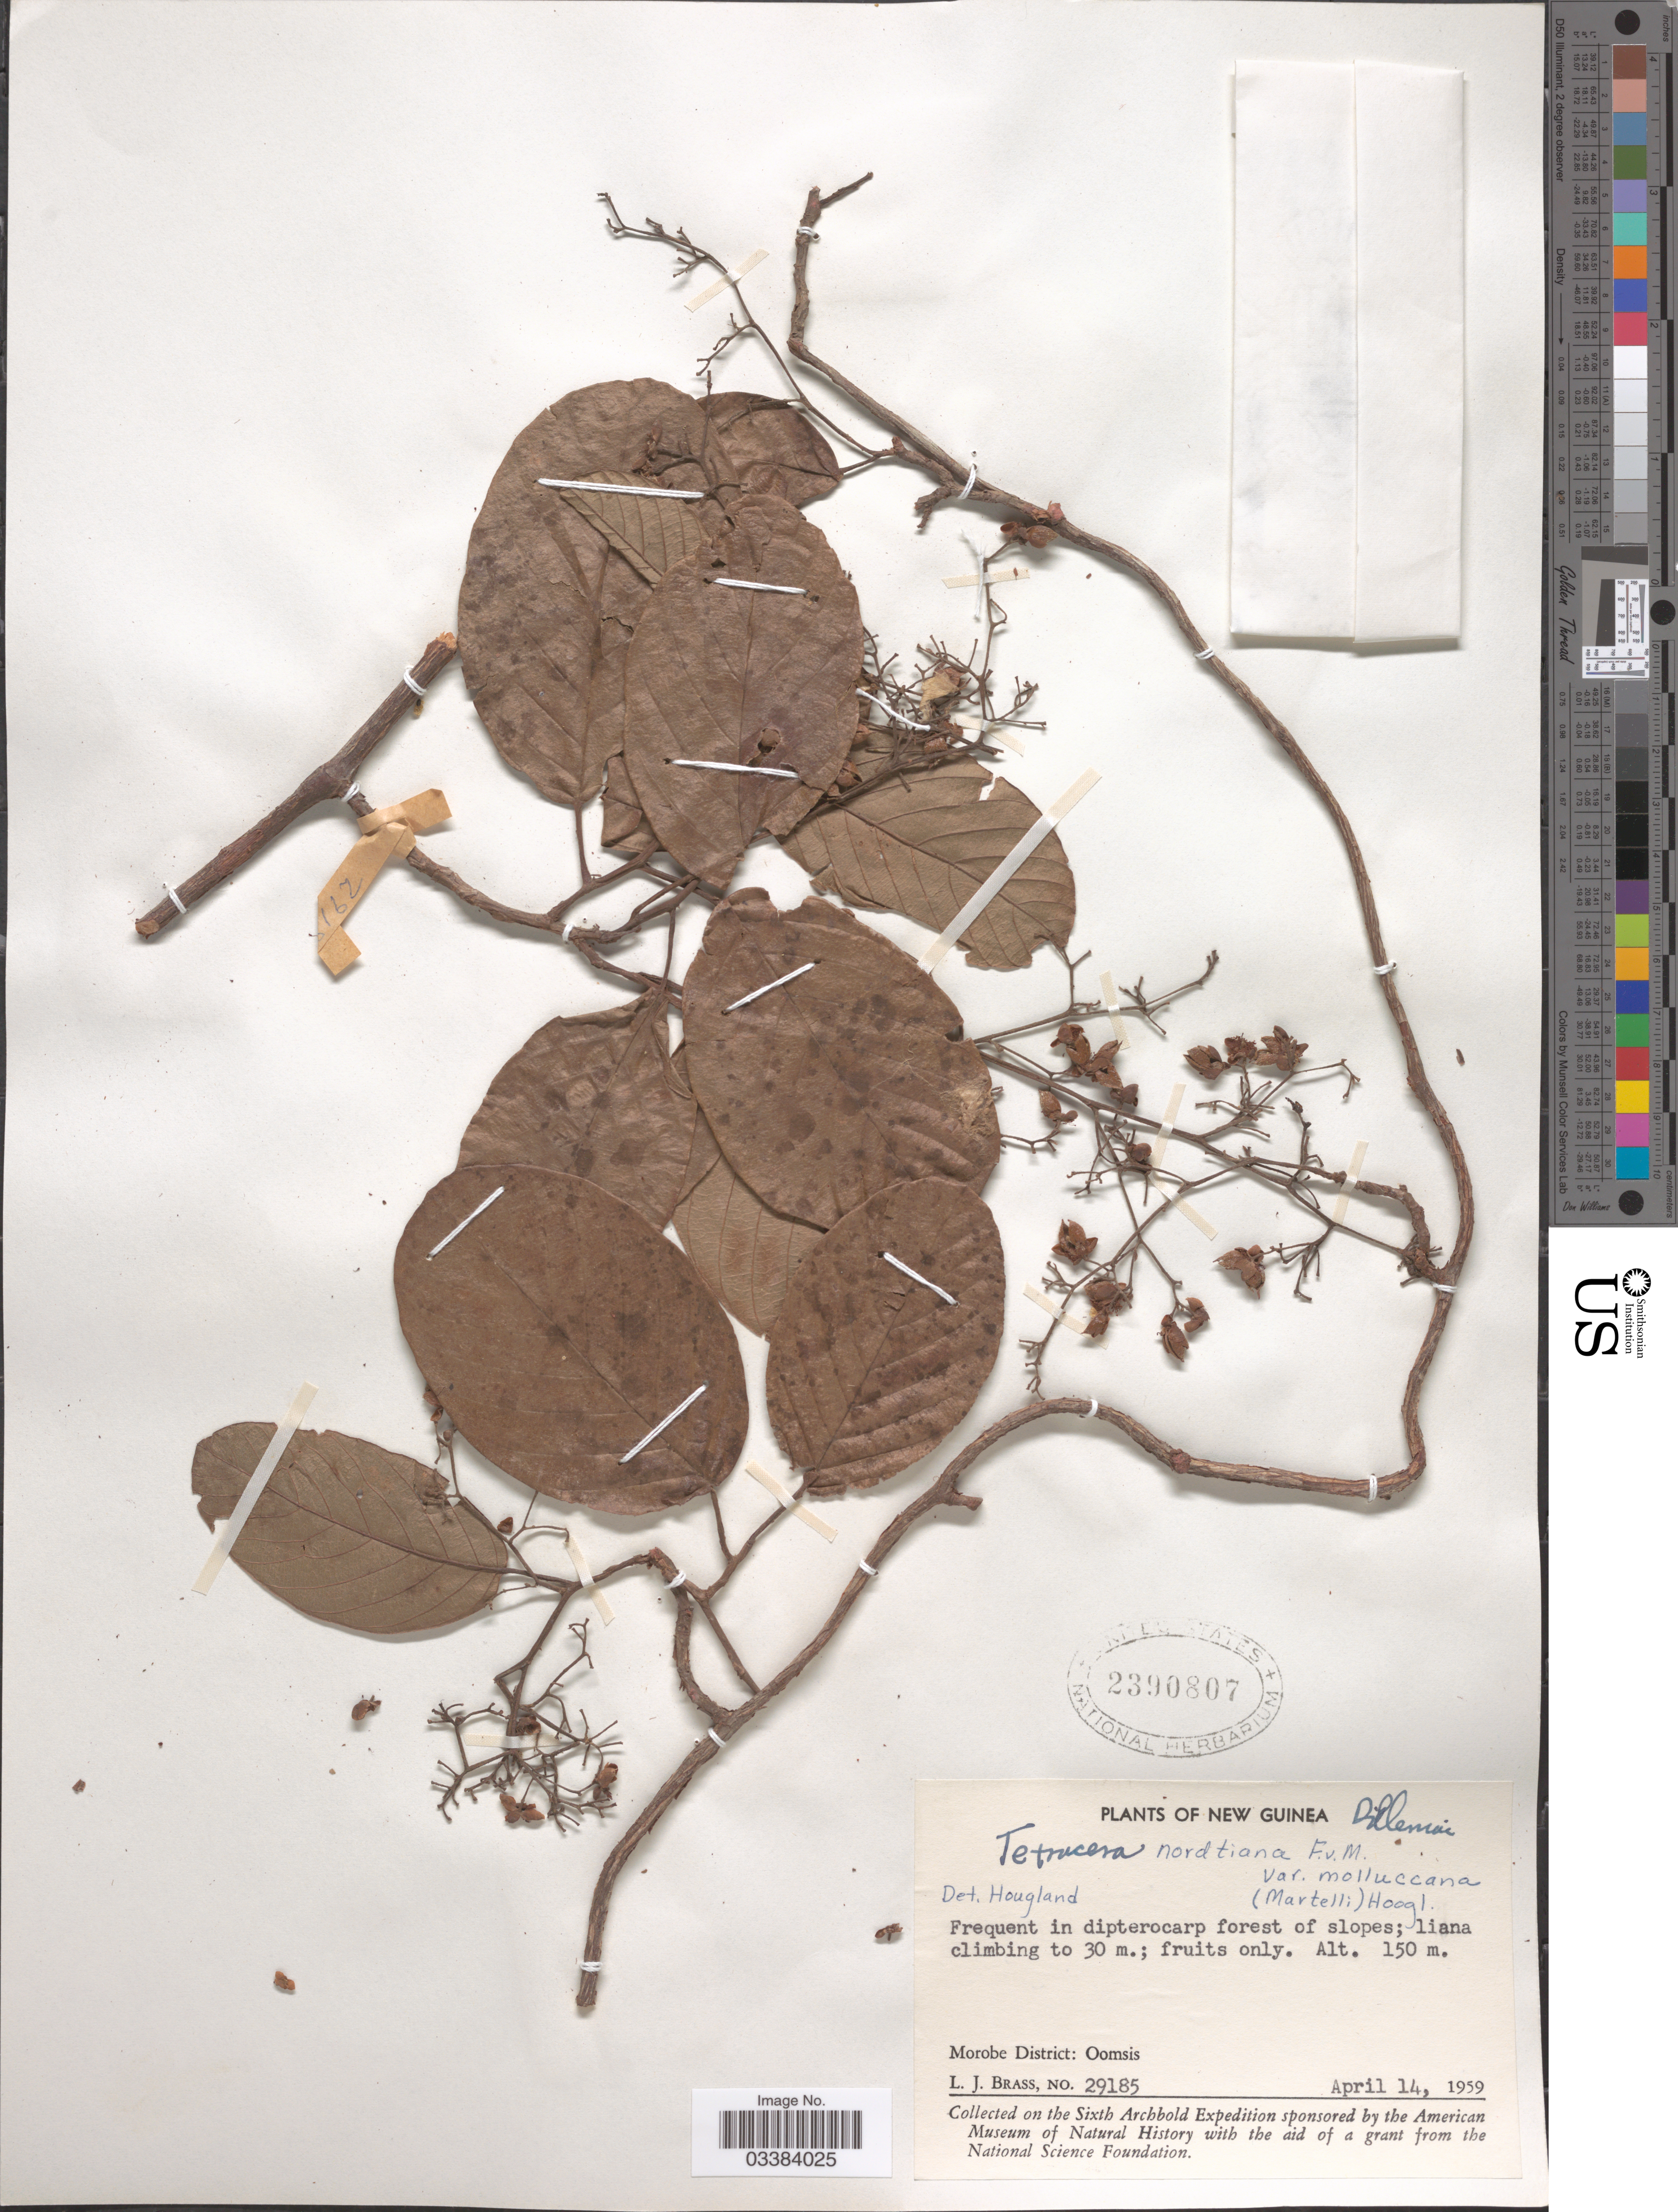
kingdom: Plantae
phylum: Tracheophyta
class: Magnoliopsida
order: Dilleniales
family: Dilleniaceae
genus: Tetracera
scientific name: Tetracera nordtiana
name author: F. Muell.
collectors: L. J. Brass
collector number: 29185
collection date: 1959-04-14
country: Papua New Guinea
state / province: Morobe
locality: New Guinea. Morobe District: Oomsis.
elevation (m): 150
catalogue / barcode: US 2390807